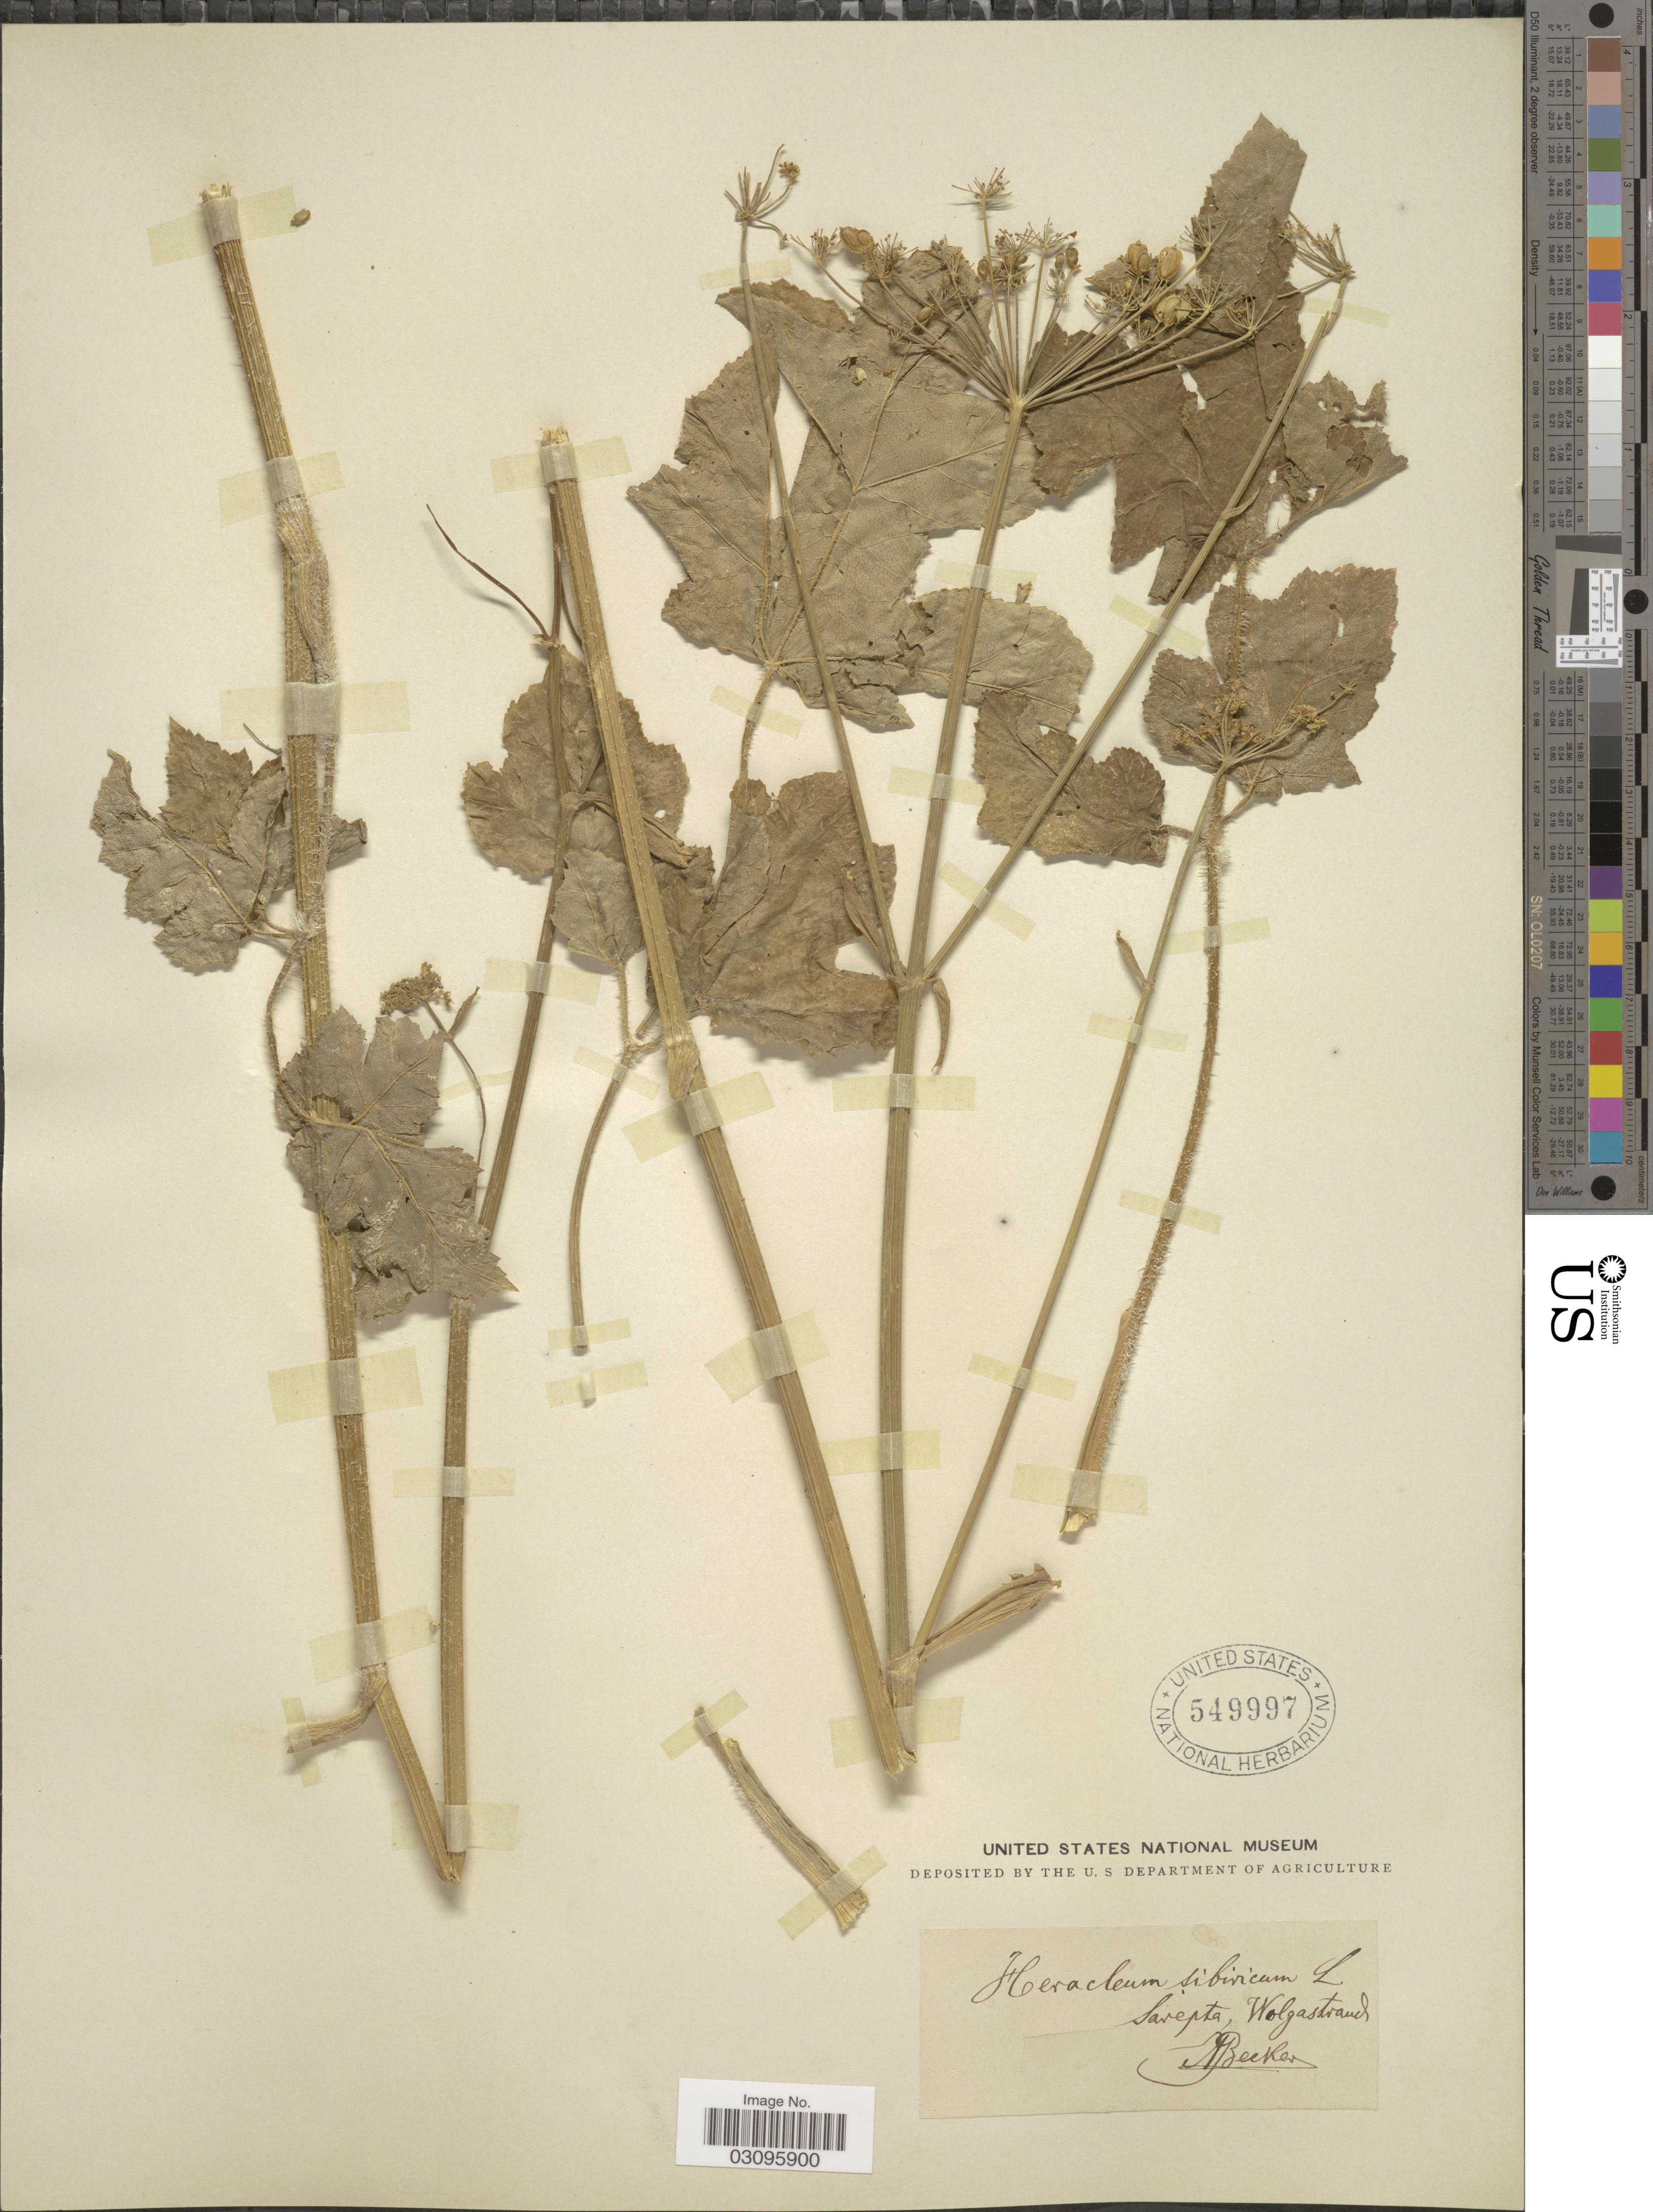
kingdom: Plantae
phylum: Tracheophyta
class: Magnoliopsida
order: Apiales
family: Apiaceae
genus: Heracleum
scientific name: Heracleum sibiricum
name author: L.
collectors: A. Becker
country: Russian Federation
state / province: Volgograd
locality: Sarepta, Wolgastrand.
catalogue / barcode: US 549997